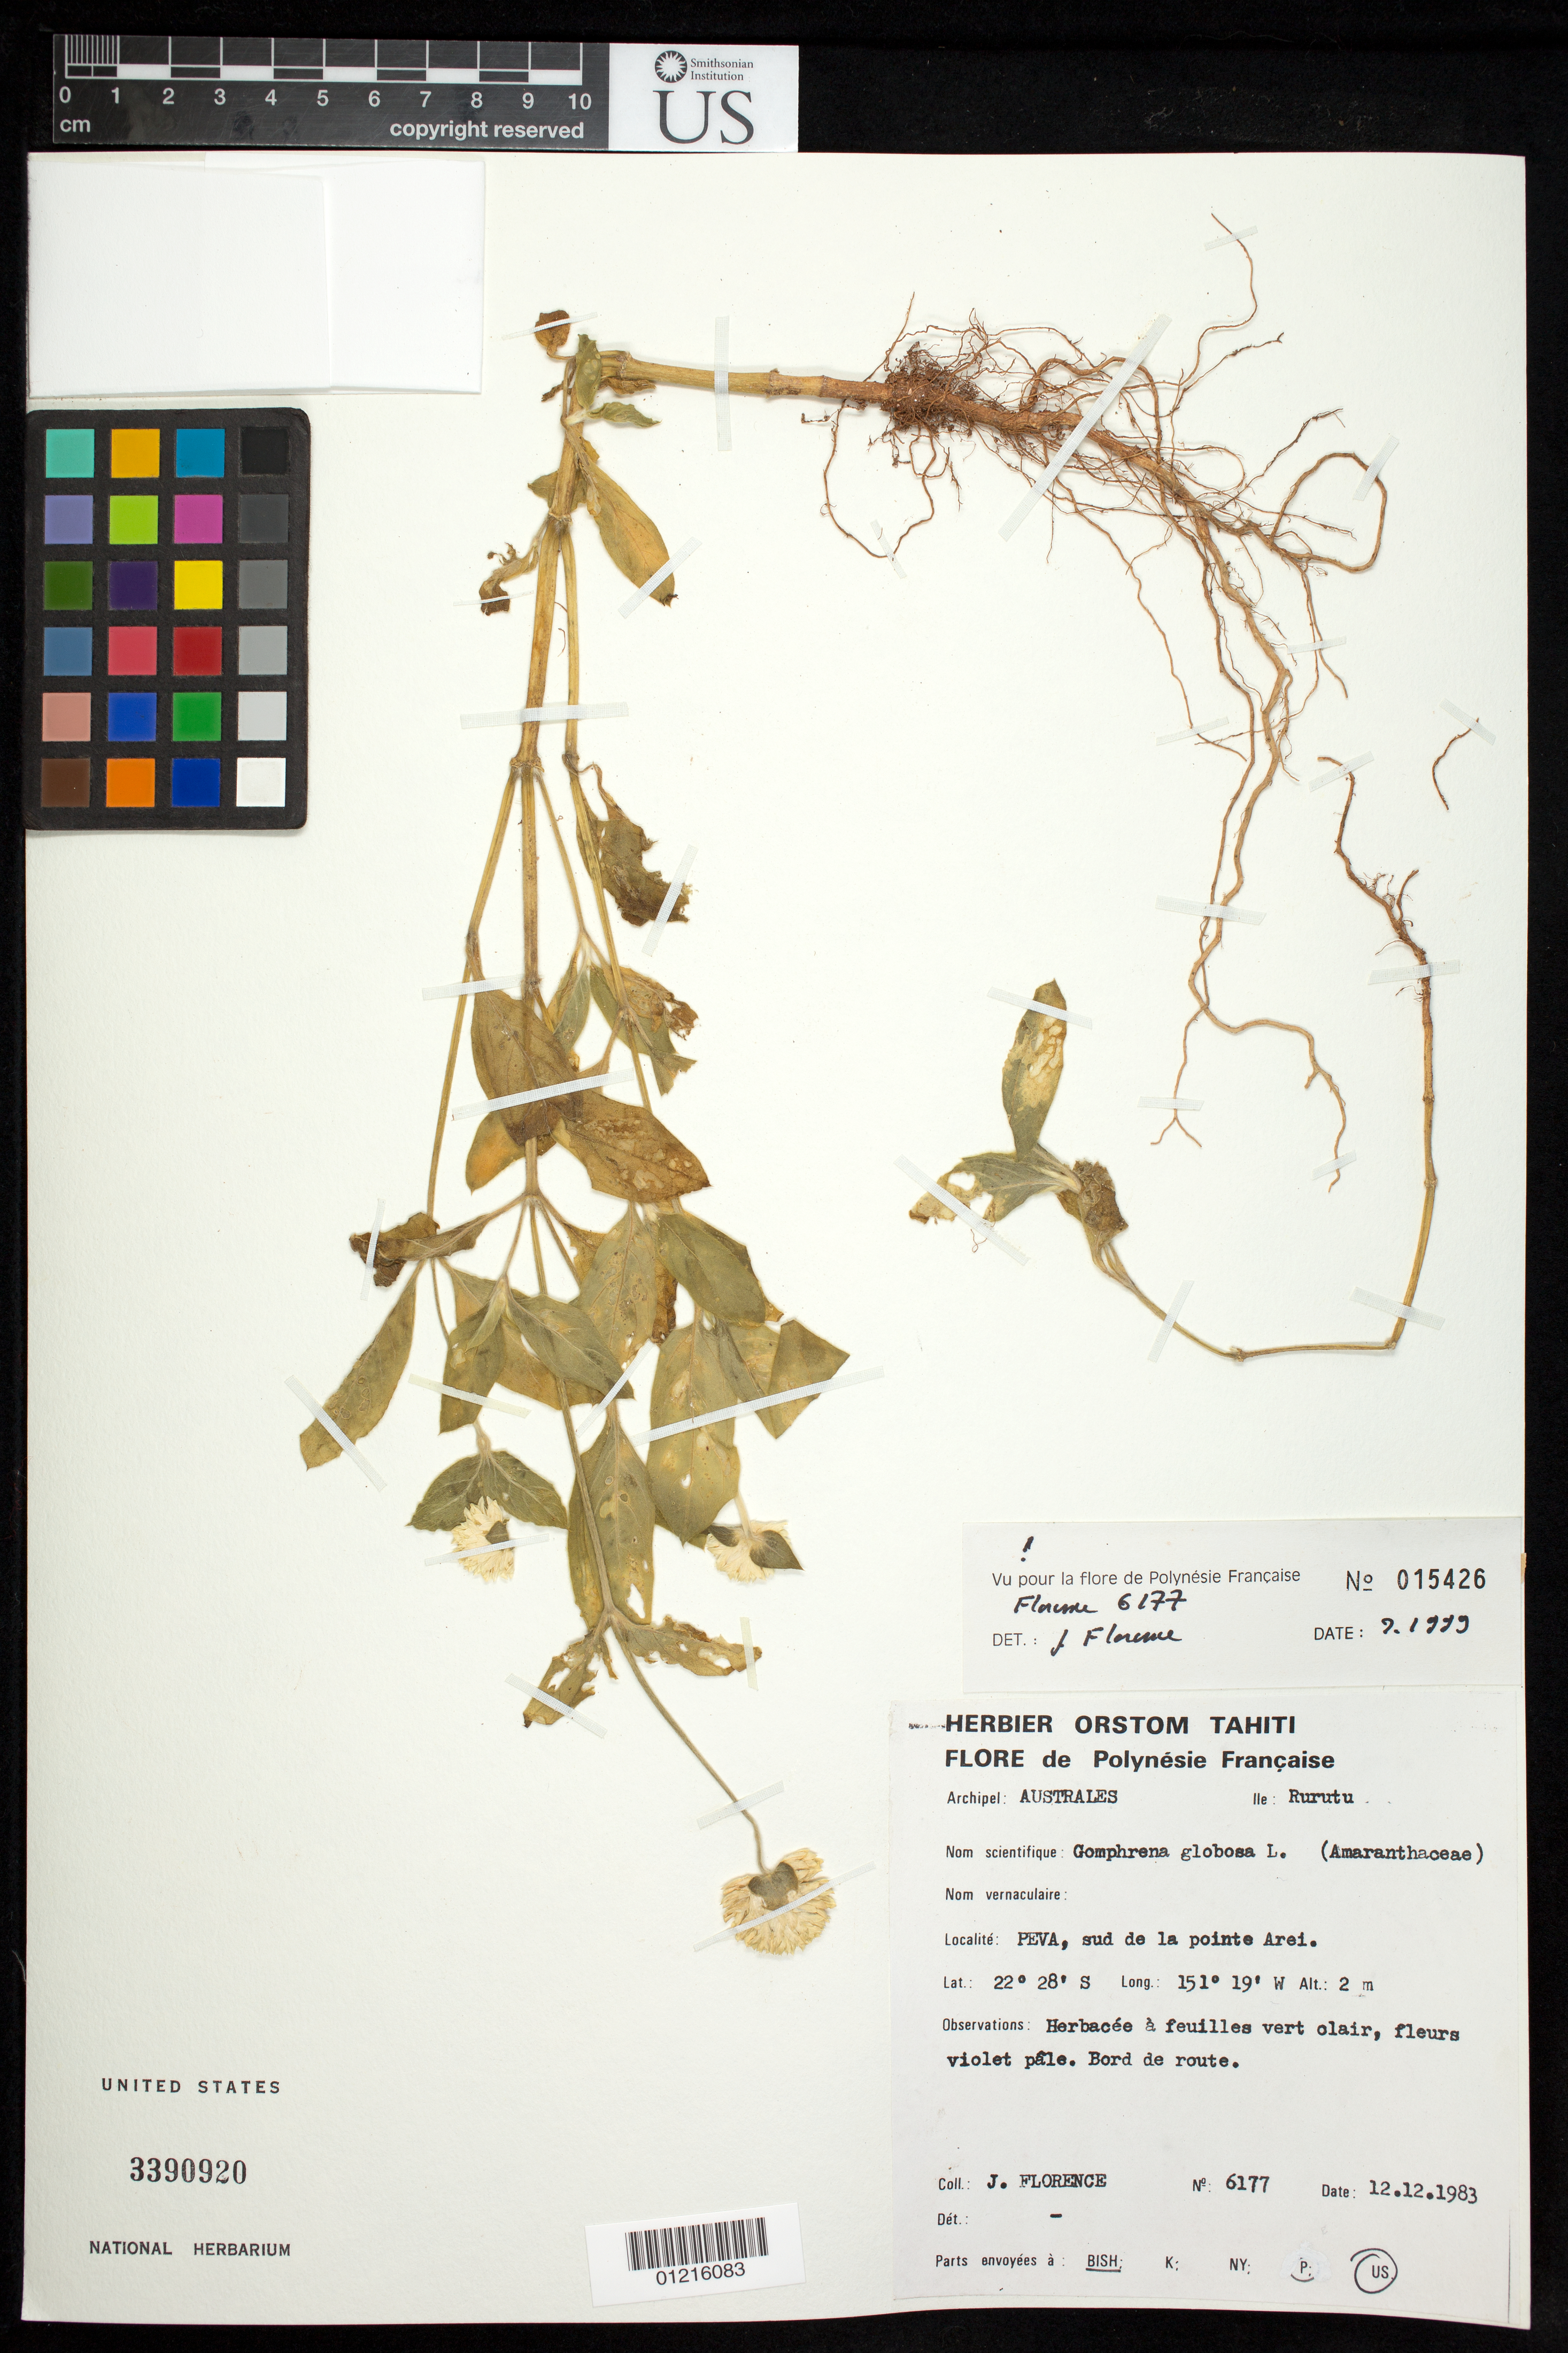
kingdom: Plantae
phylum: Tracheophyta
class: Magnoliopsida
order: Caryophyllales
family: Amaranthaceae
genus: Gomphrena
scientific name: Gomphrena globosa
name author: L.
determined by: Florence, J.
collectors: J. Florence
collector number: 6177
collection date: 1983-12-12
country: French Polynesia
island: Rurutu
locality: PEVA, sud de la point Arei.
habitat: bord de route.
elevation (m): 2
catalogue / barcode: US 3390920